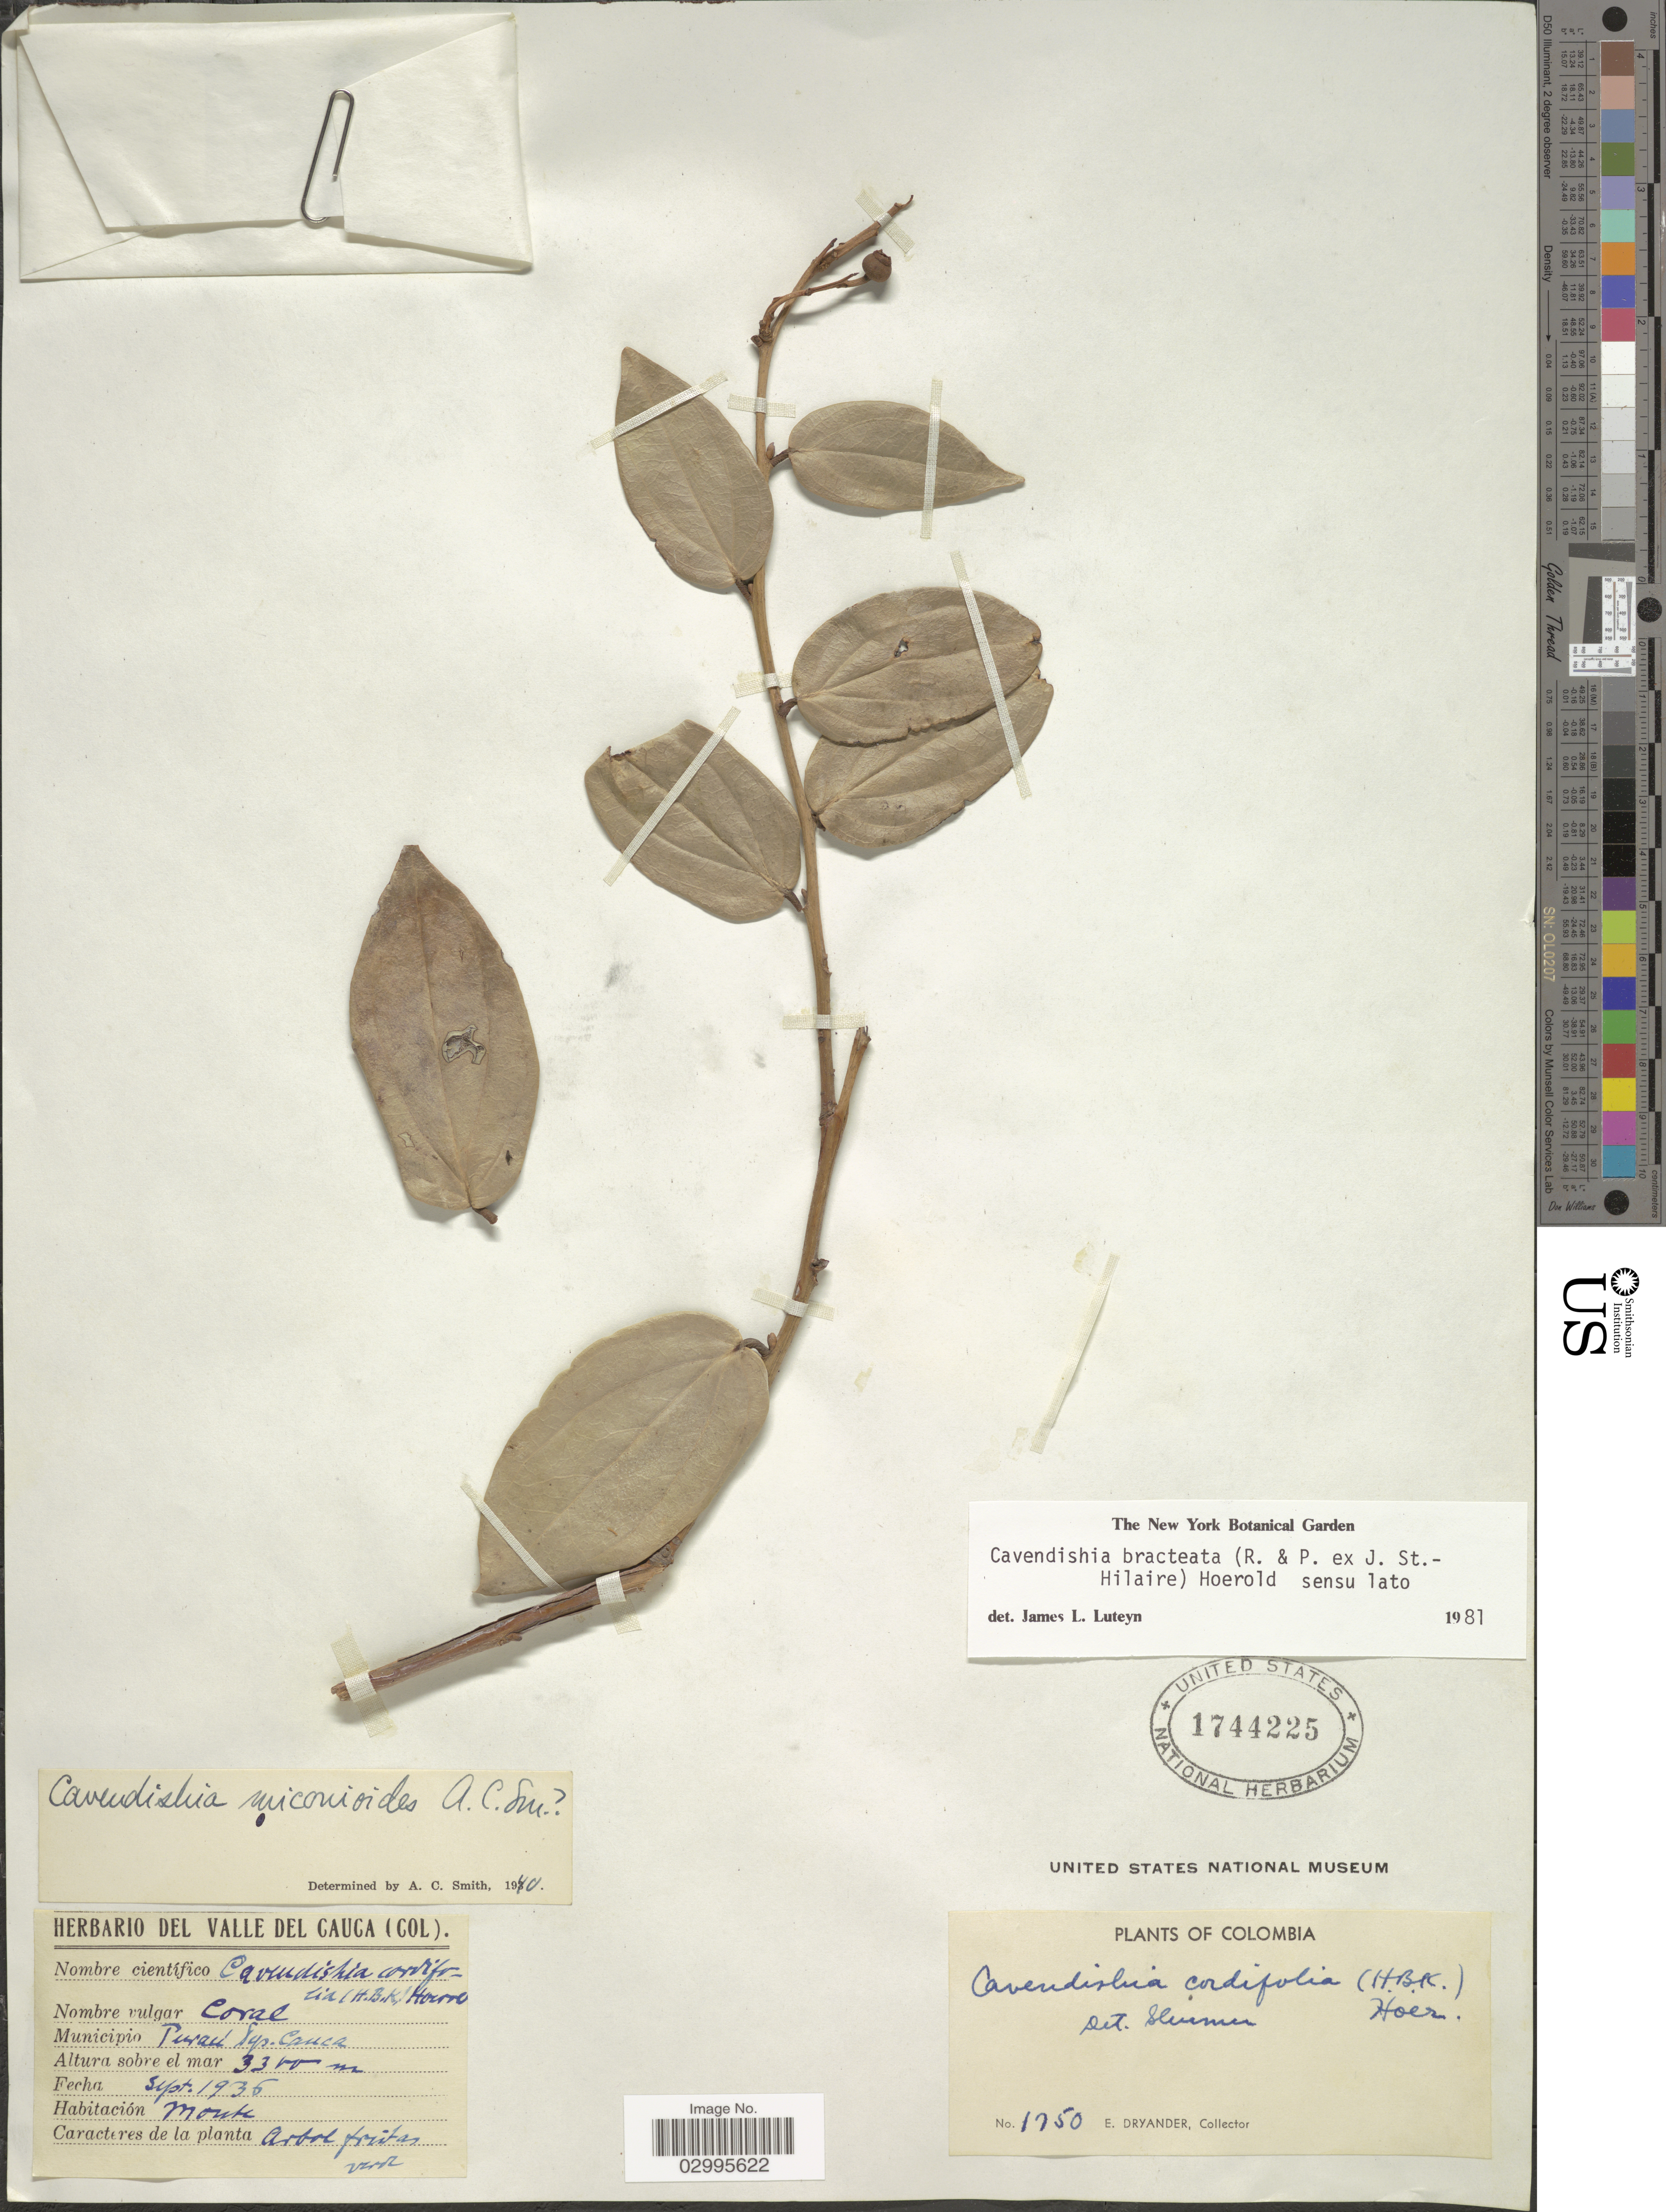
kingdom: Plantae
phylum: Tracheophyta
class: Magnoliopsida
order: Ericales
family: Ericaceae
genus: Cavendishia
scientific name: Cavendishia bracteata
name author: (Ruiz & Pav. ex J. St.-Hil.) Hoerold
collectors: E. Dryander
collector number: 1750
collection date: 1936-09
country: Colombia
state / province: Cauca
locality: Municipio Purace Dep. Cauca.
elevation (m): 3300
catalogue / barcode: US 1744225